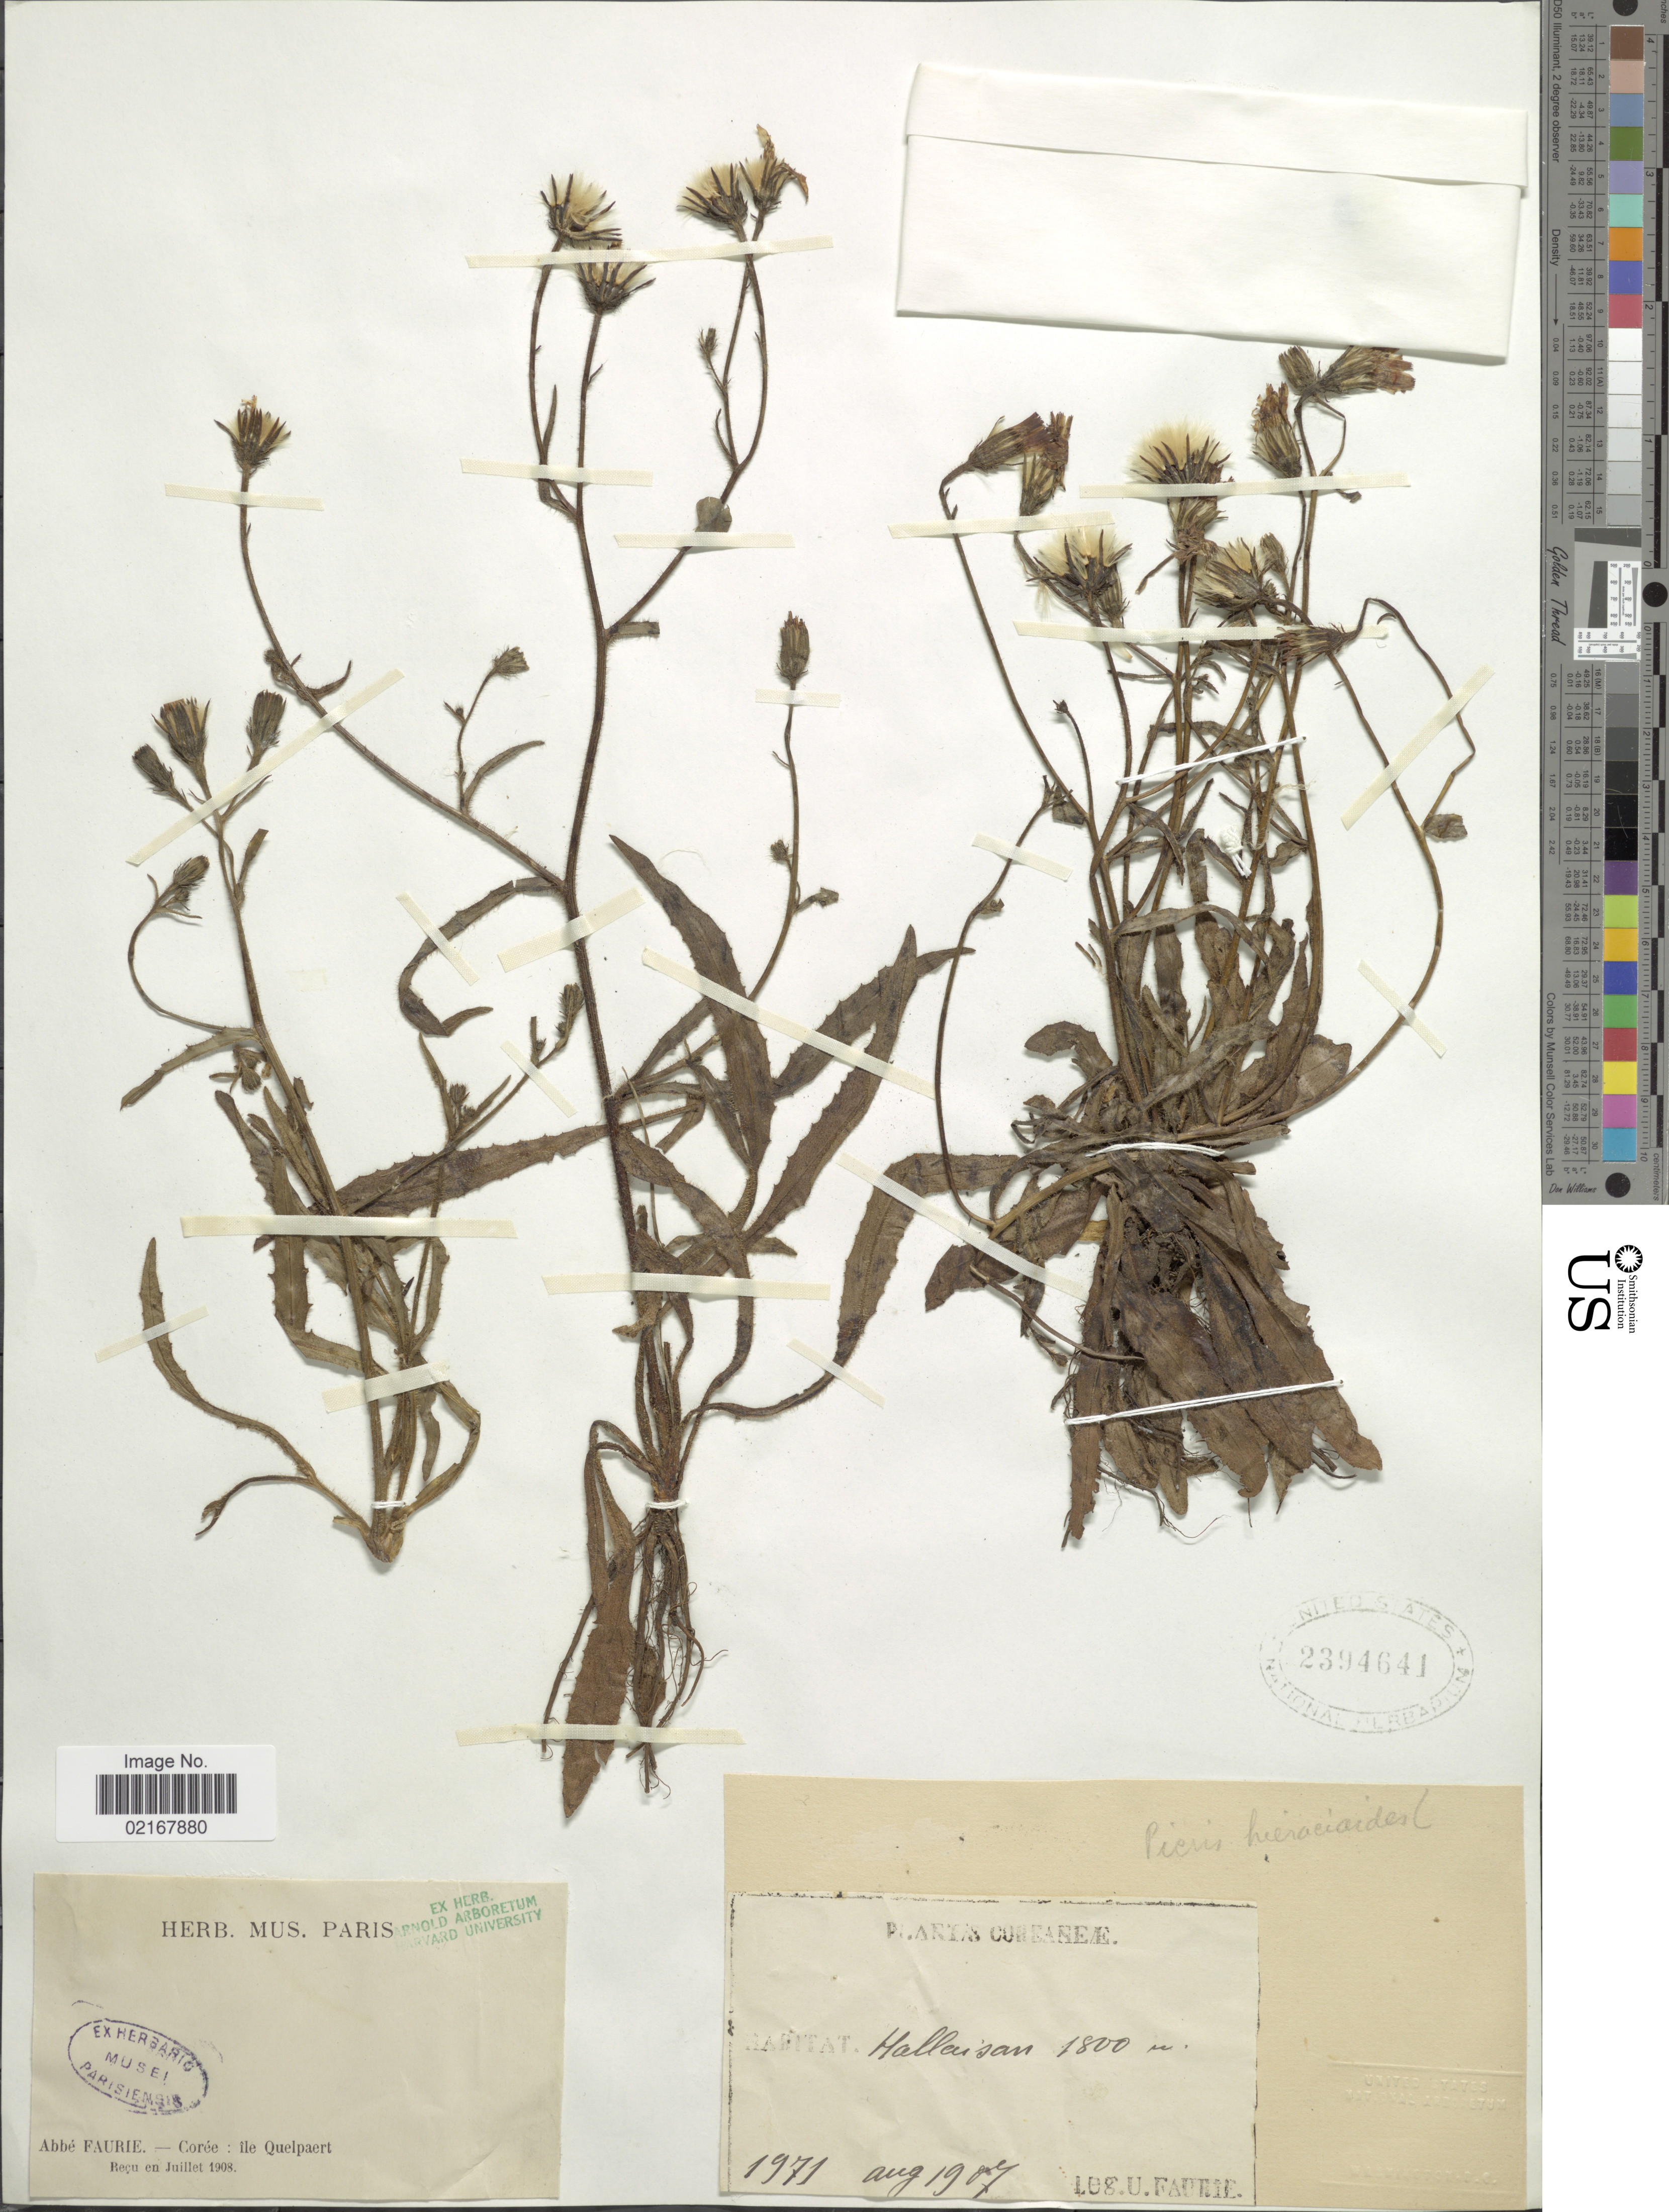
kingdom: Plantae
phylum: Tracheophyta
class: Magnoliopsida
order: Asterales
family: Asteraceae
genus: Picris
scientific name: Picris hieracioides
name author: L.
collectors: A. Faurie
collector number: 1971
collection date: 1907-08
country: South Korea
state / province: Jeju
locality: Corearee, Coree, ile Quelpaert, Hallaisan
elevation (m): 1800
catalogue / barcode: US 2394641